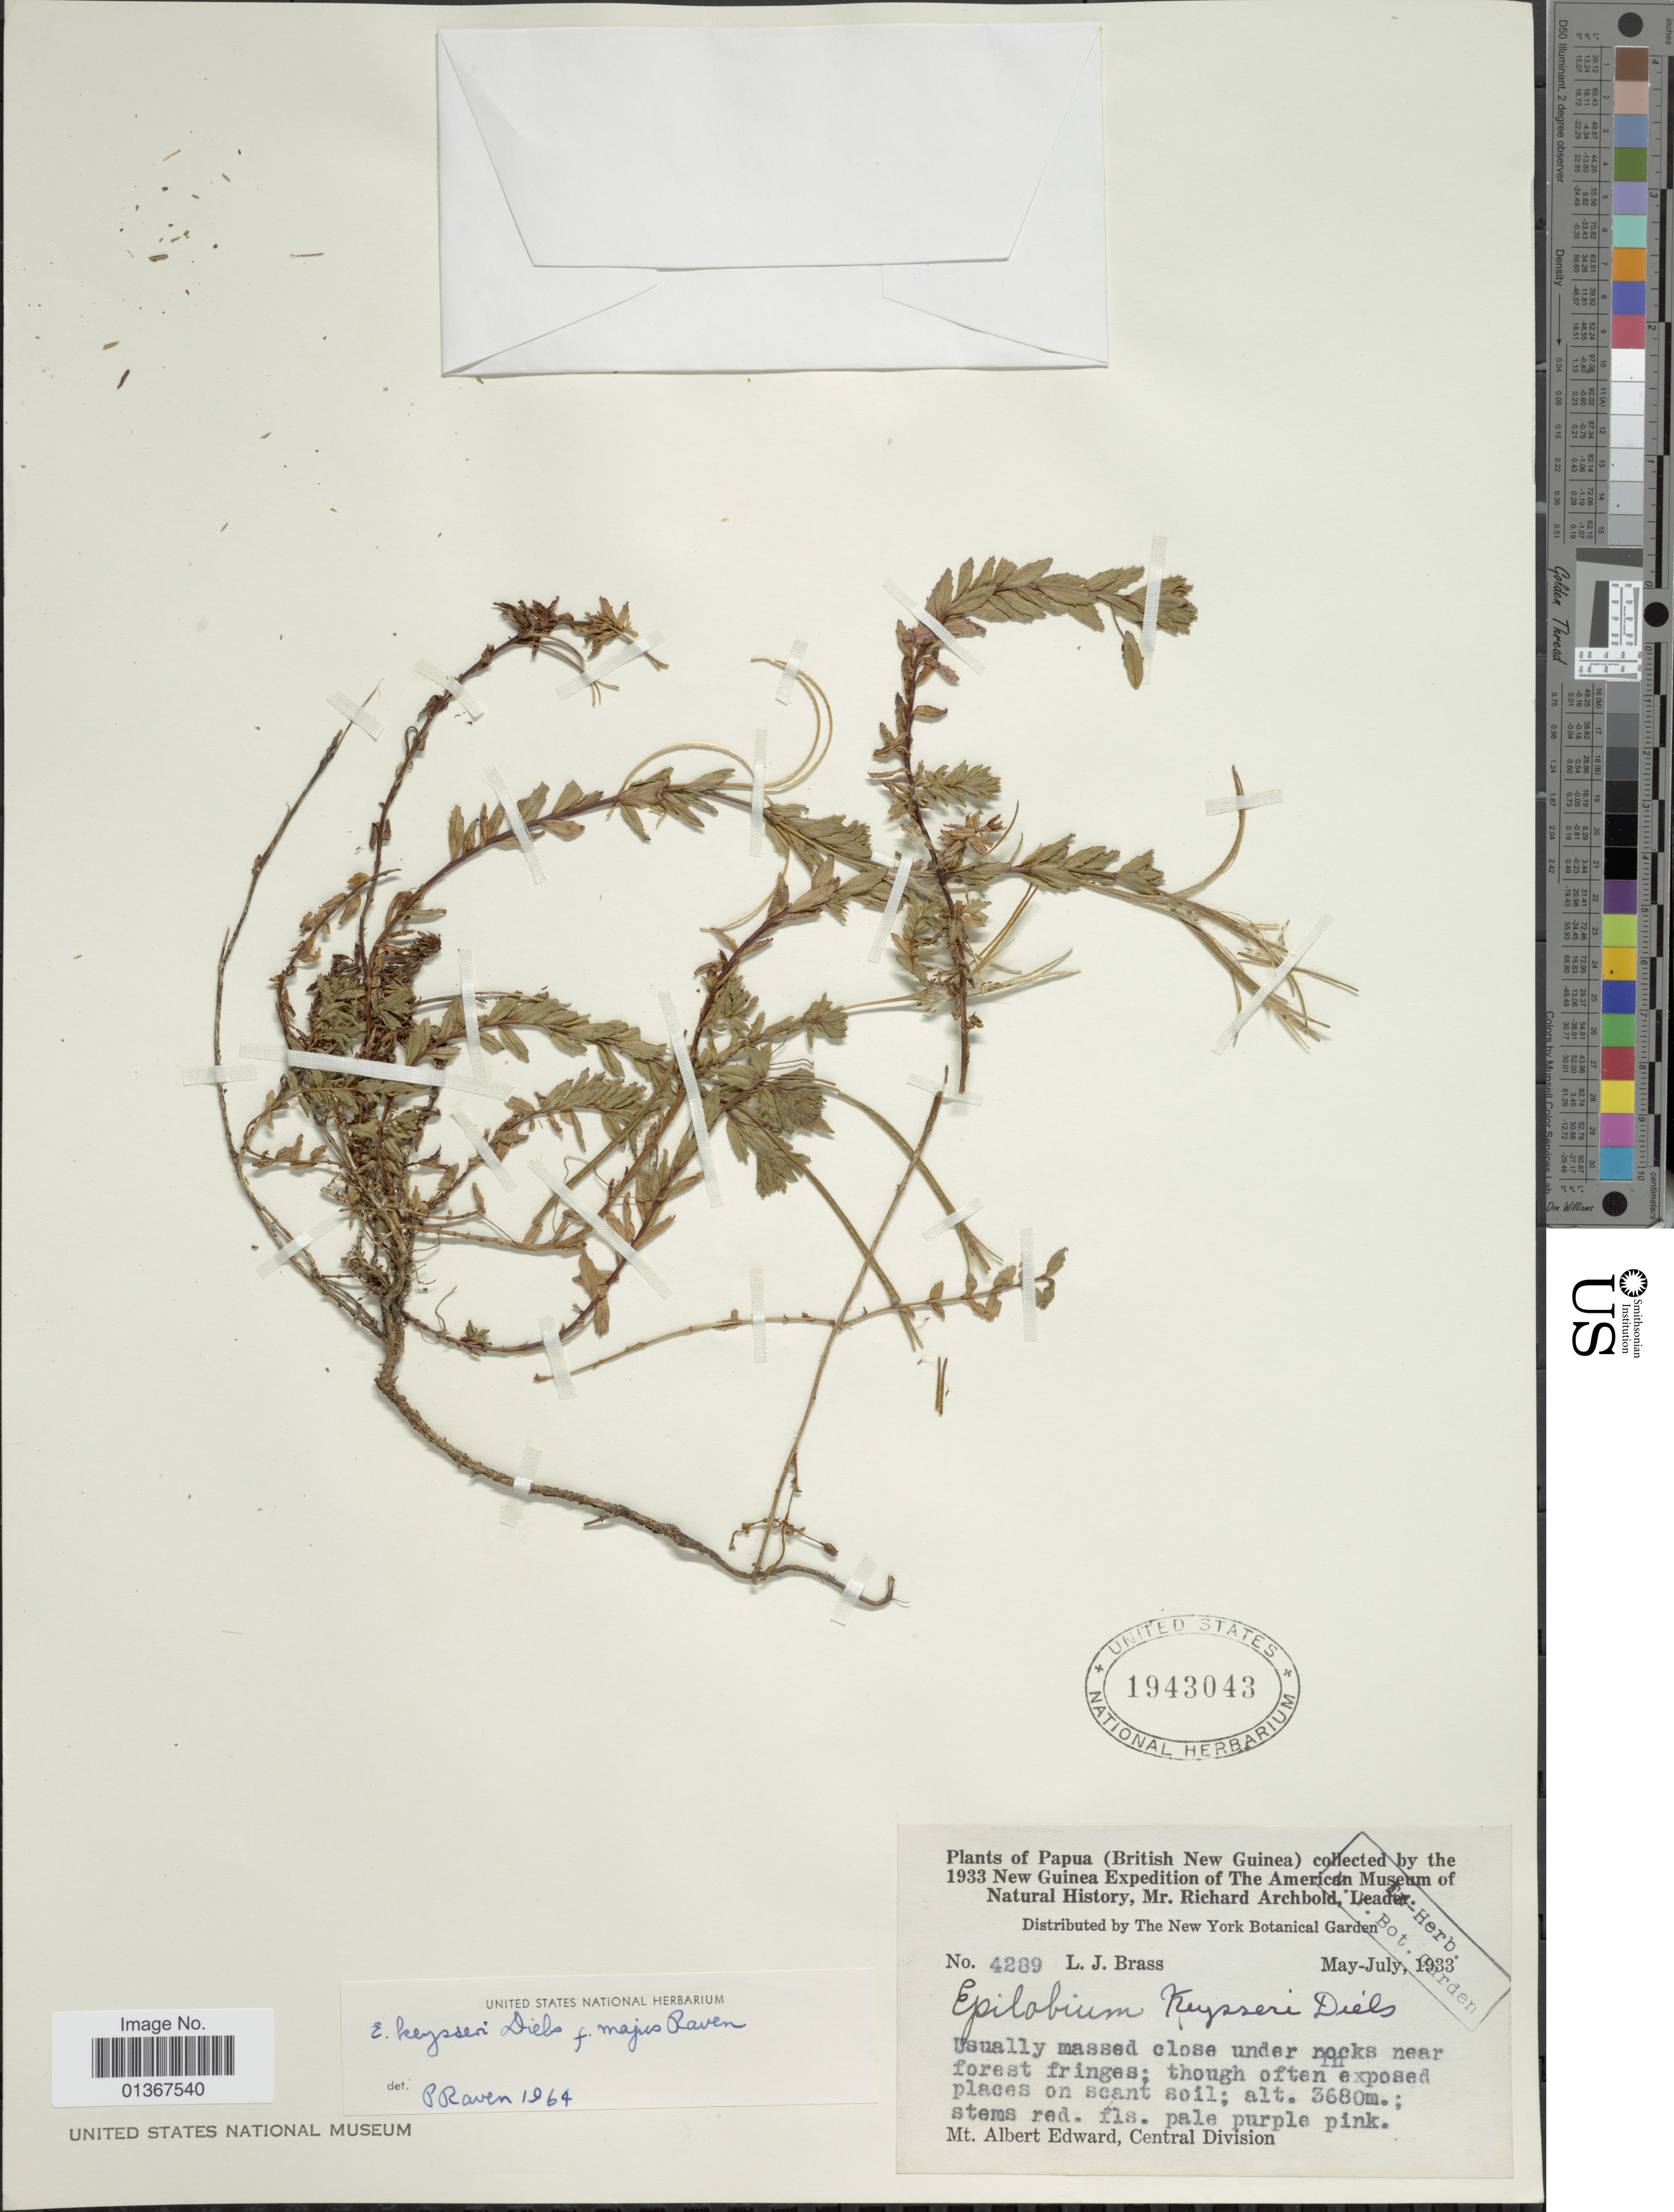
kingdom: Plantae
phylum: Tracheophyta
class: Magnoliopsida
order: Myrtales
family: Onagraceae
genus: Epilobium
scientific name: Epilobium keysseri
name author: Diels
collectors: L. J. Brass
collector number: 4289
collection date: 1933-05/1933-07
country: Papua New Guinea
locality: Mt. Albert Edward, Central Division.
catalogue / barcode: US 1943043